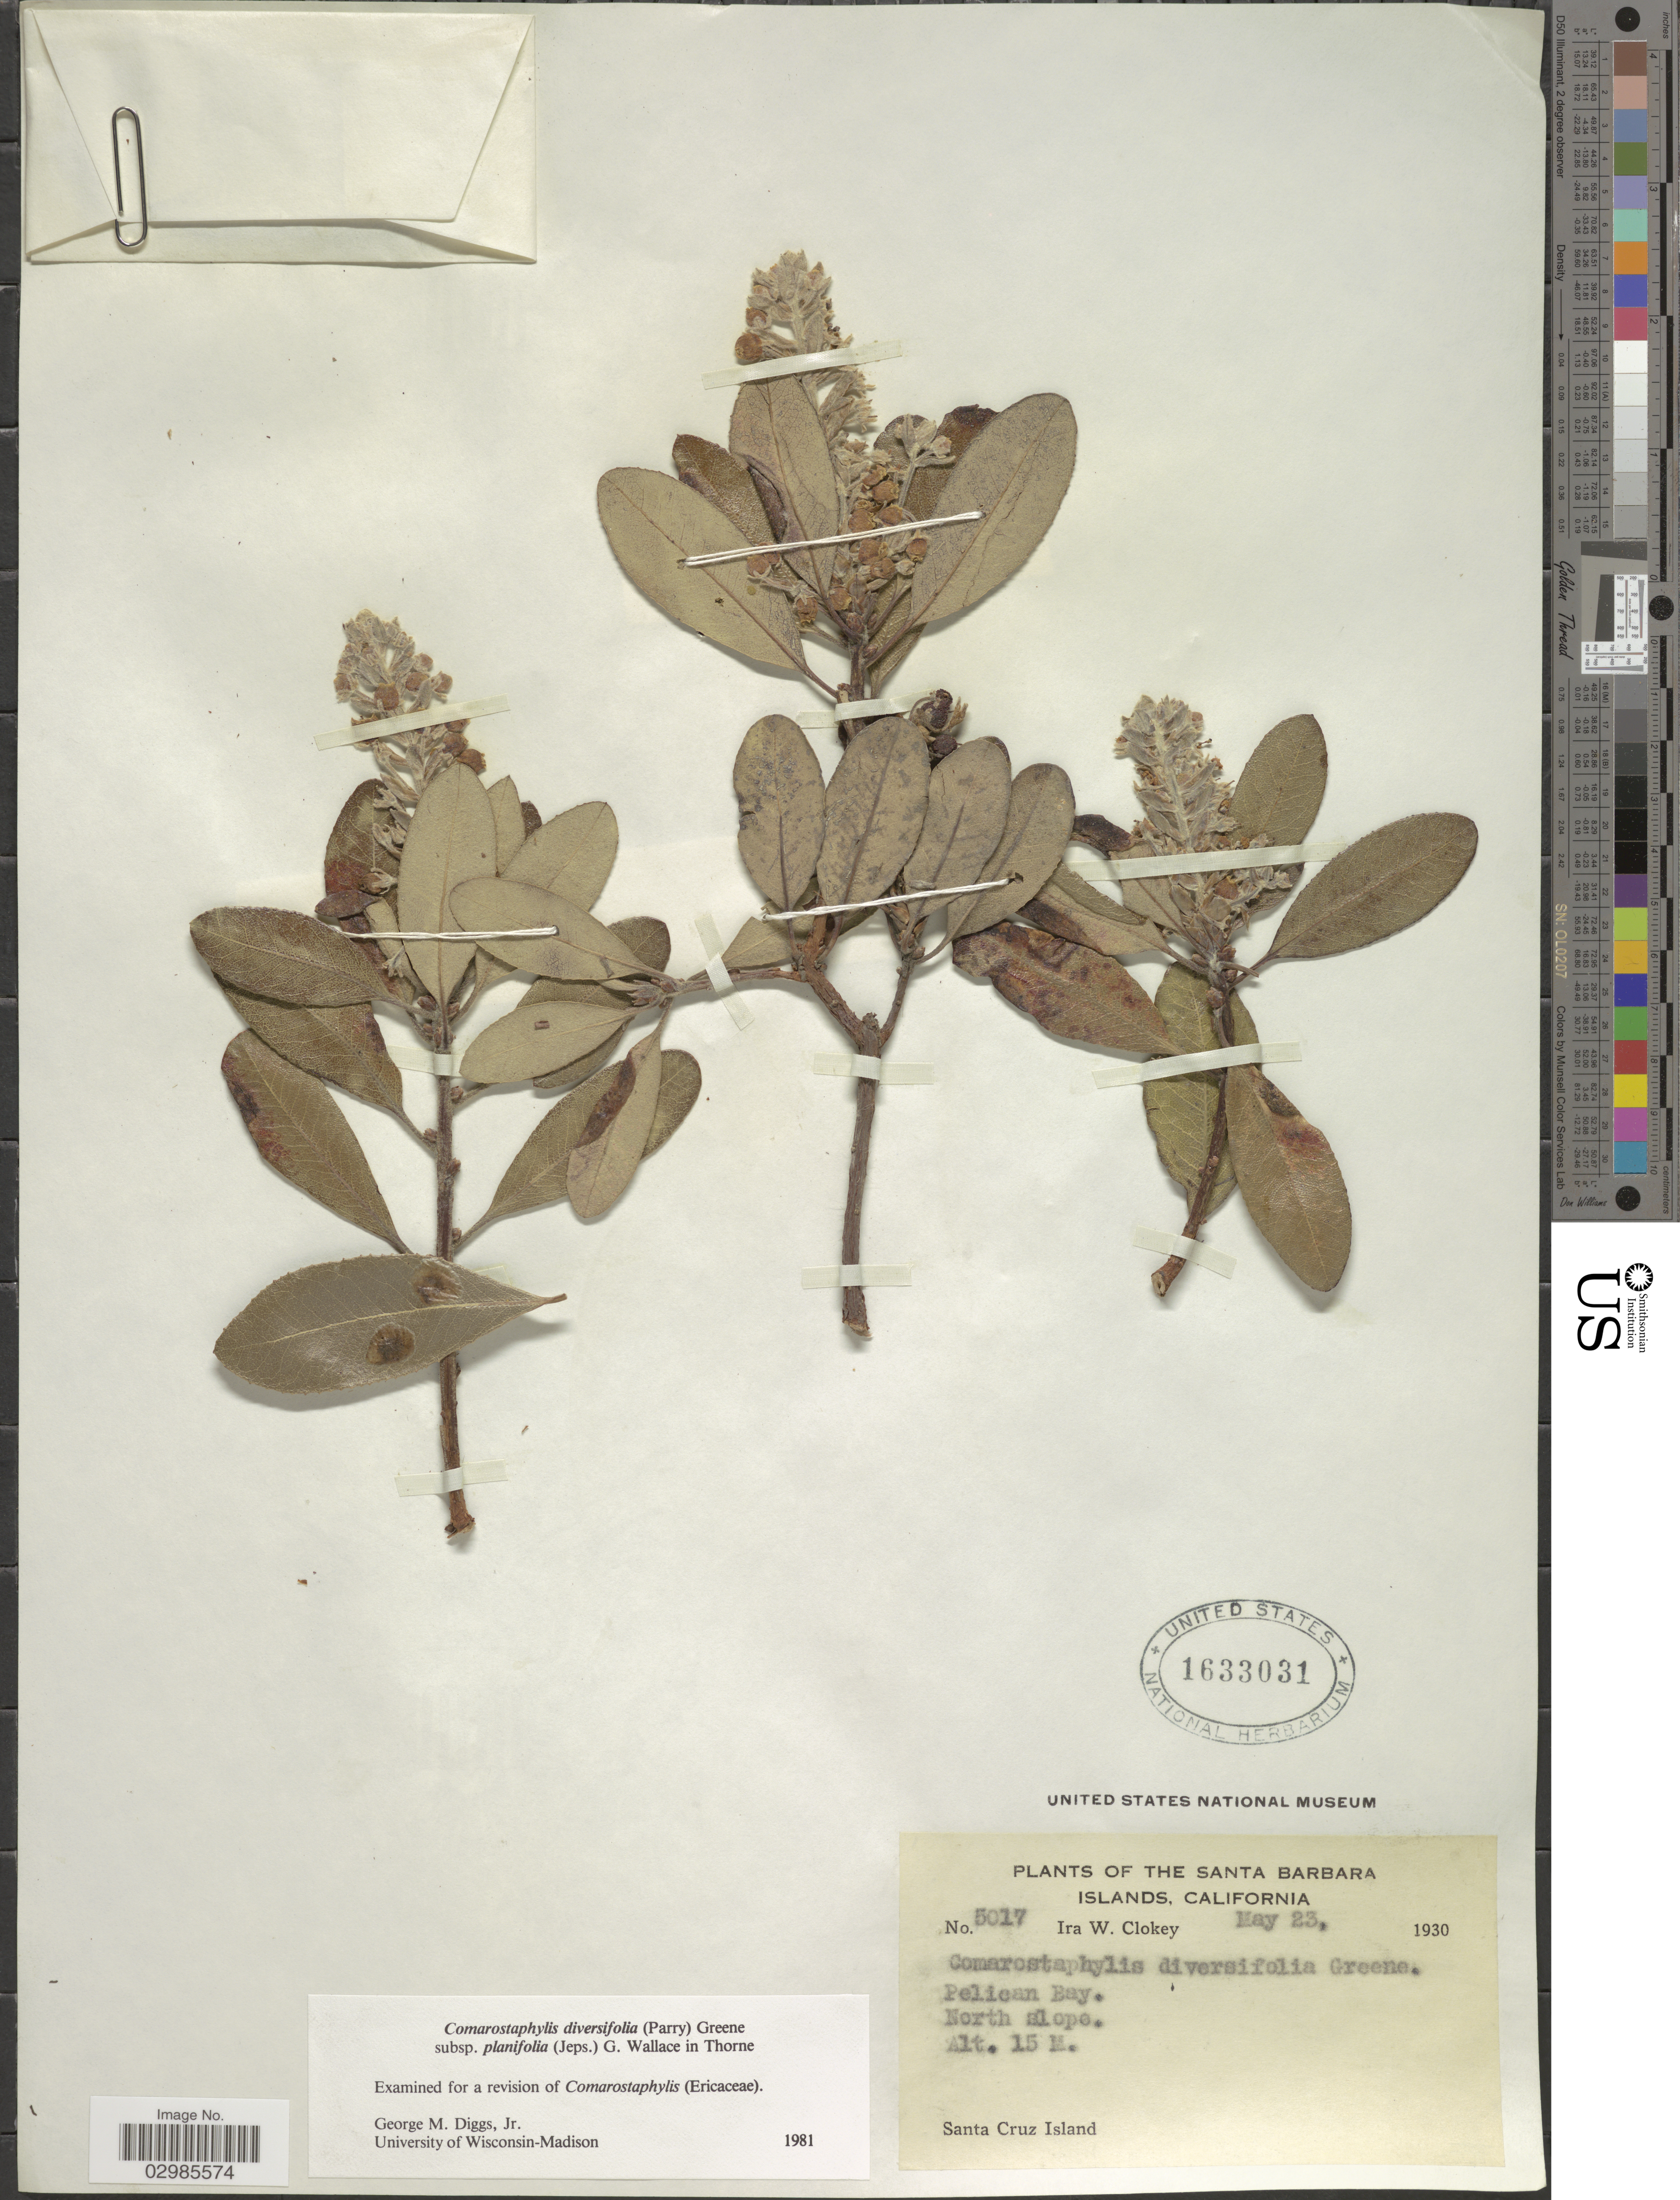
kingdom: Plantae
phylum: Tracheophyta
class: Magnoliopsida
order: Ericales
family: Ericaceae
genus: Comarostaphylis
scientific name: Comarostaphylis diversifolia subsp. planifolia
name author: (Jeps.) G.D. Wallace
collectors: I. W. Clokey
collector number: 5017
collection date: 1930-05-23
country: United States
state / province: California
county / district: Santa Barbara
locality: The Santa Barbara Islands, Pelican Bay, North slope, Santa Cruz Island.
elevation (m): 15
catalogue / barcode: US 1633031